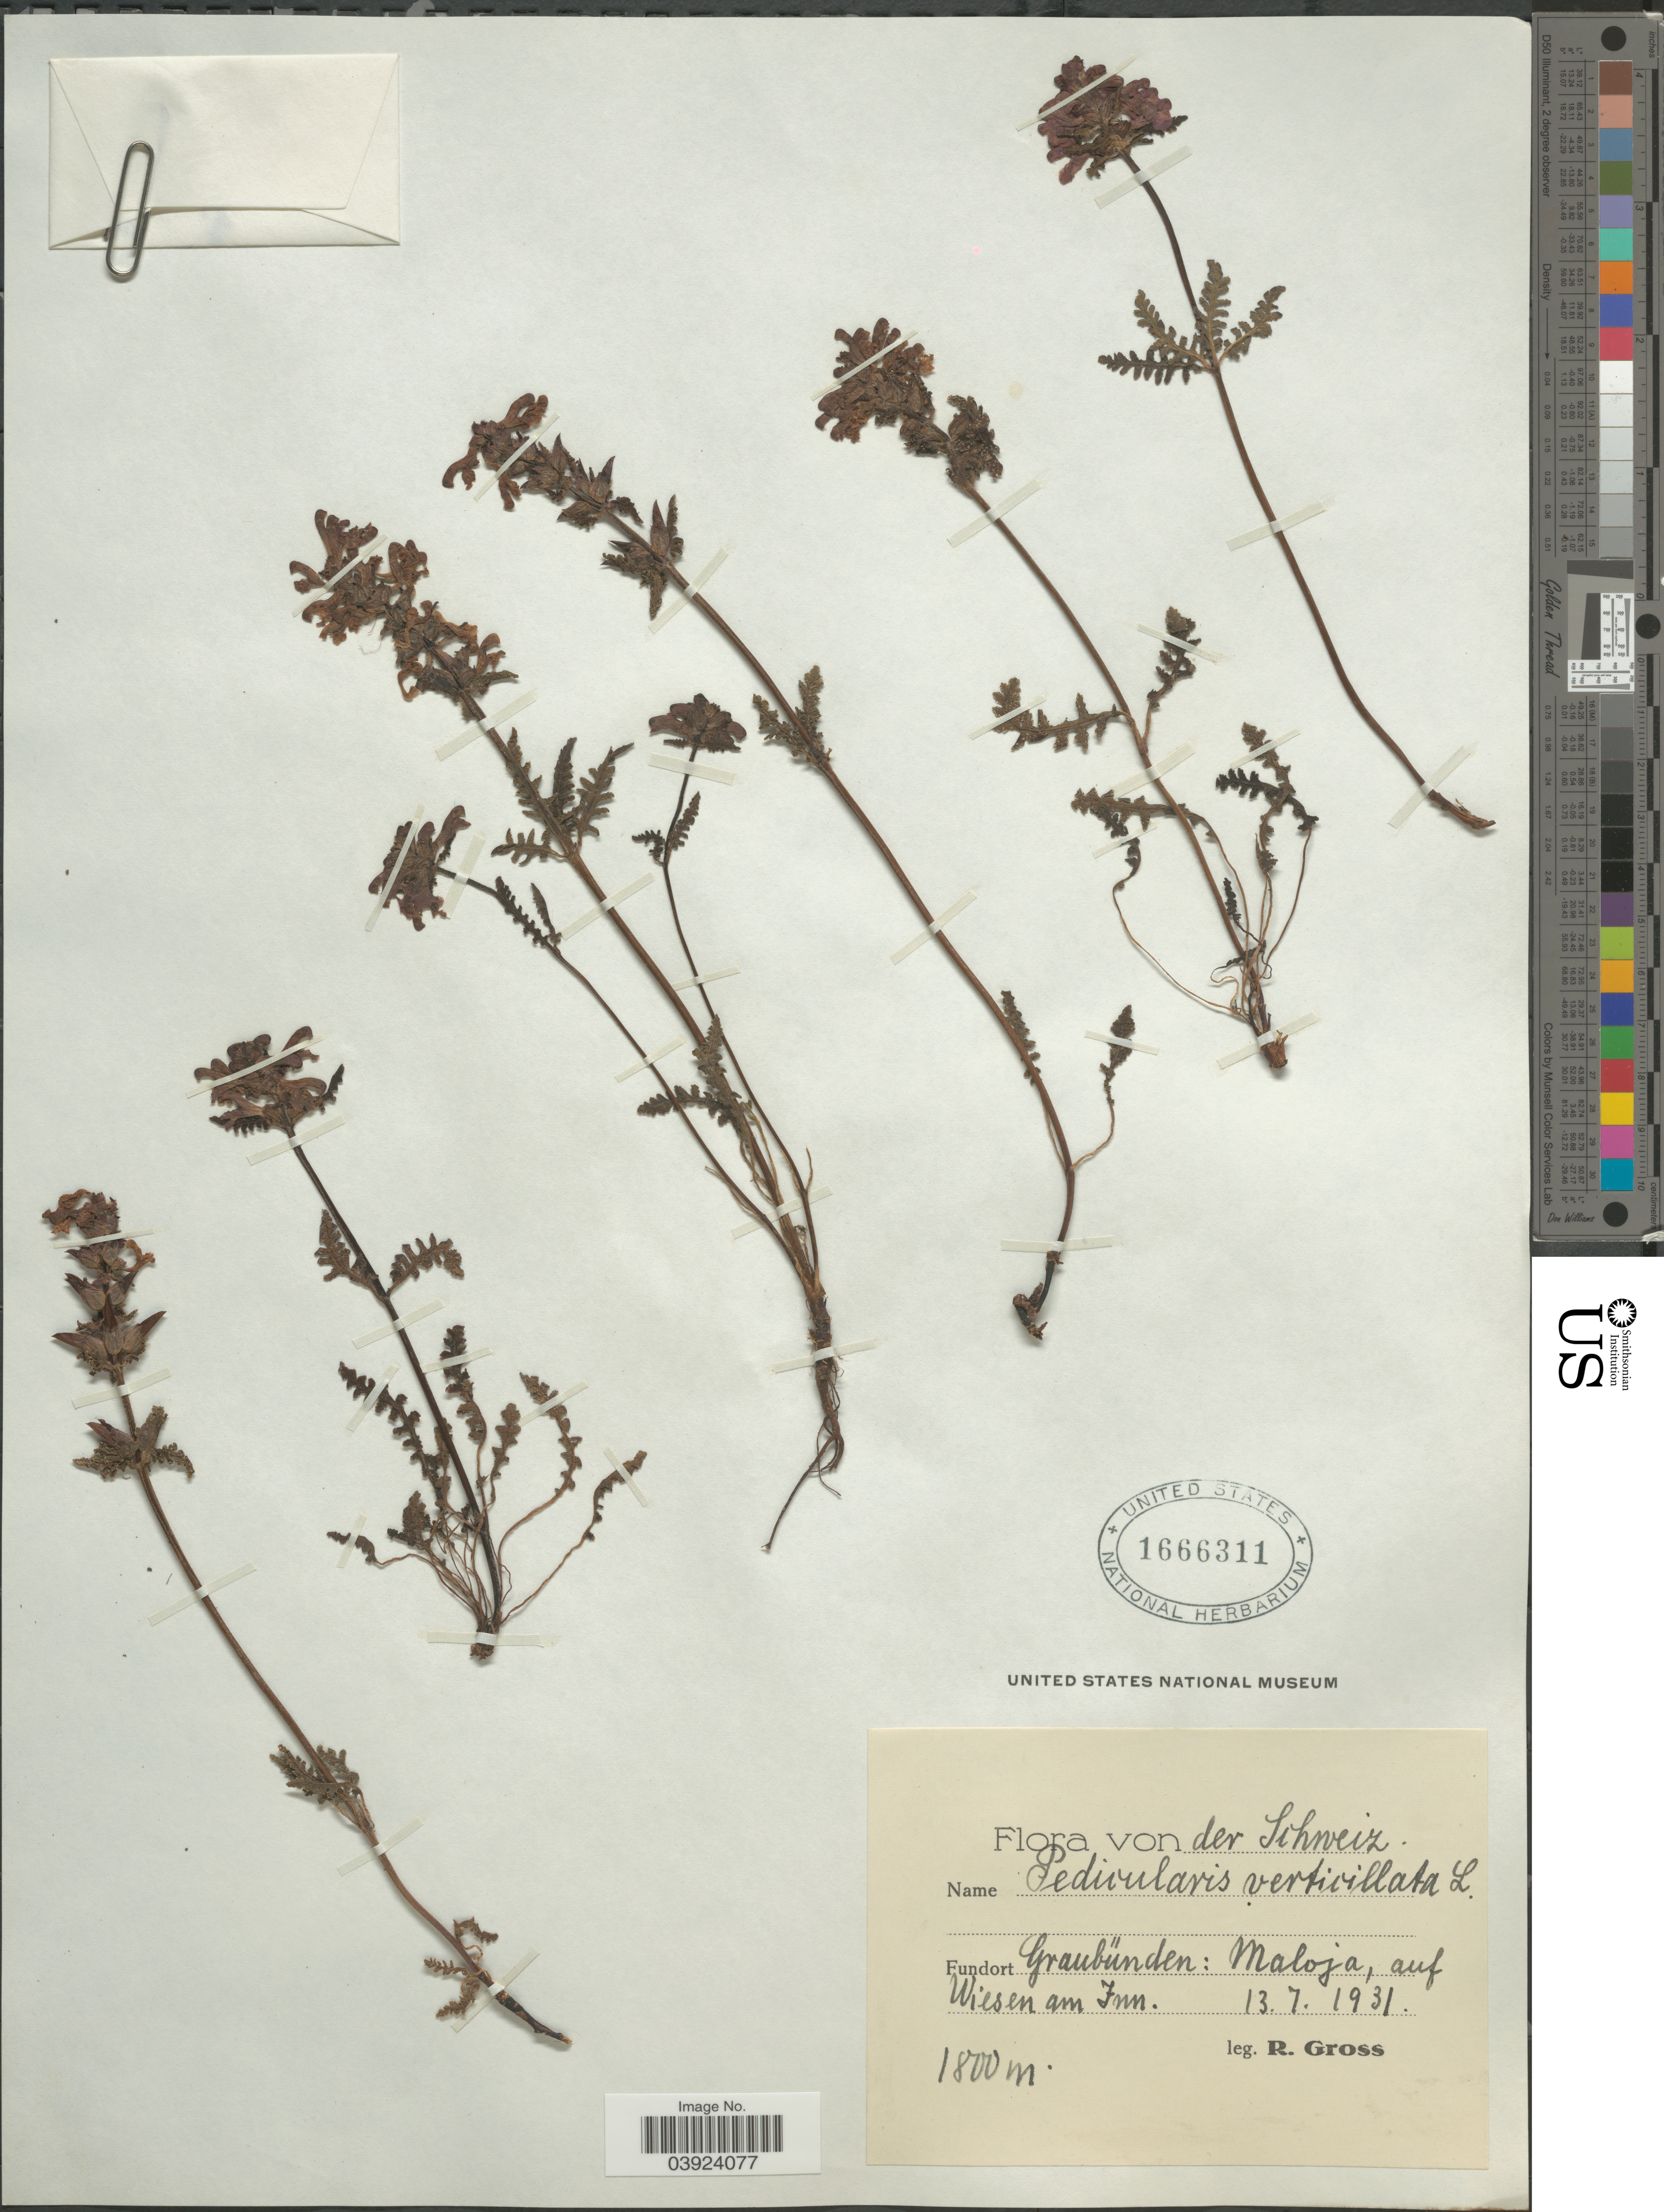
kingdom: Plantae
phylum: Tracheophyta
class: Magnoliopsida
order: Lamiales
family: Orobanchaceae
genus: Pedicularis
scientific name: Pedicularis verticillata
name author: L.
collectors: R. Gross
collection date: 1931-07-13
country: Switzerland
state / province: Graubunden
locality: Schweiz. Maloja, auf Wiesen am Inn.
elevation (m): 1800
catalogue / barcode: US 1666311